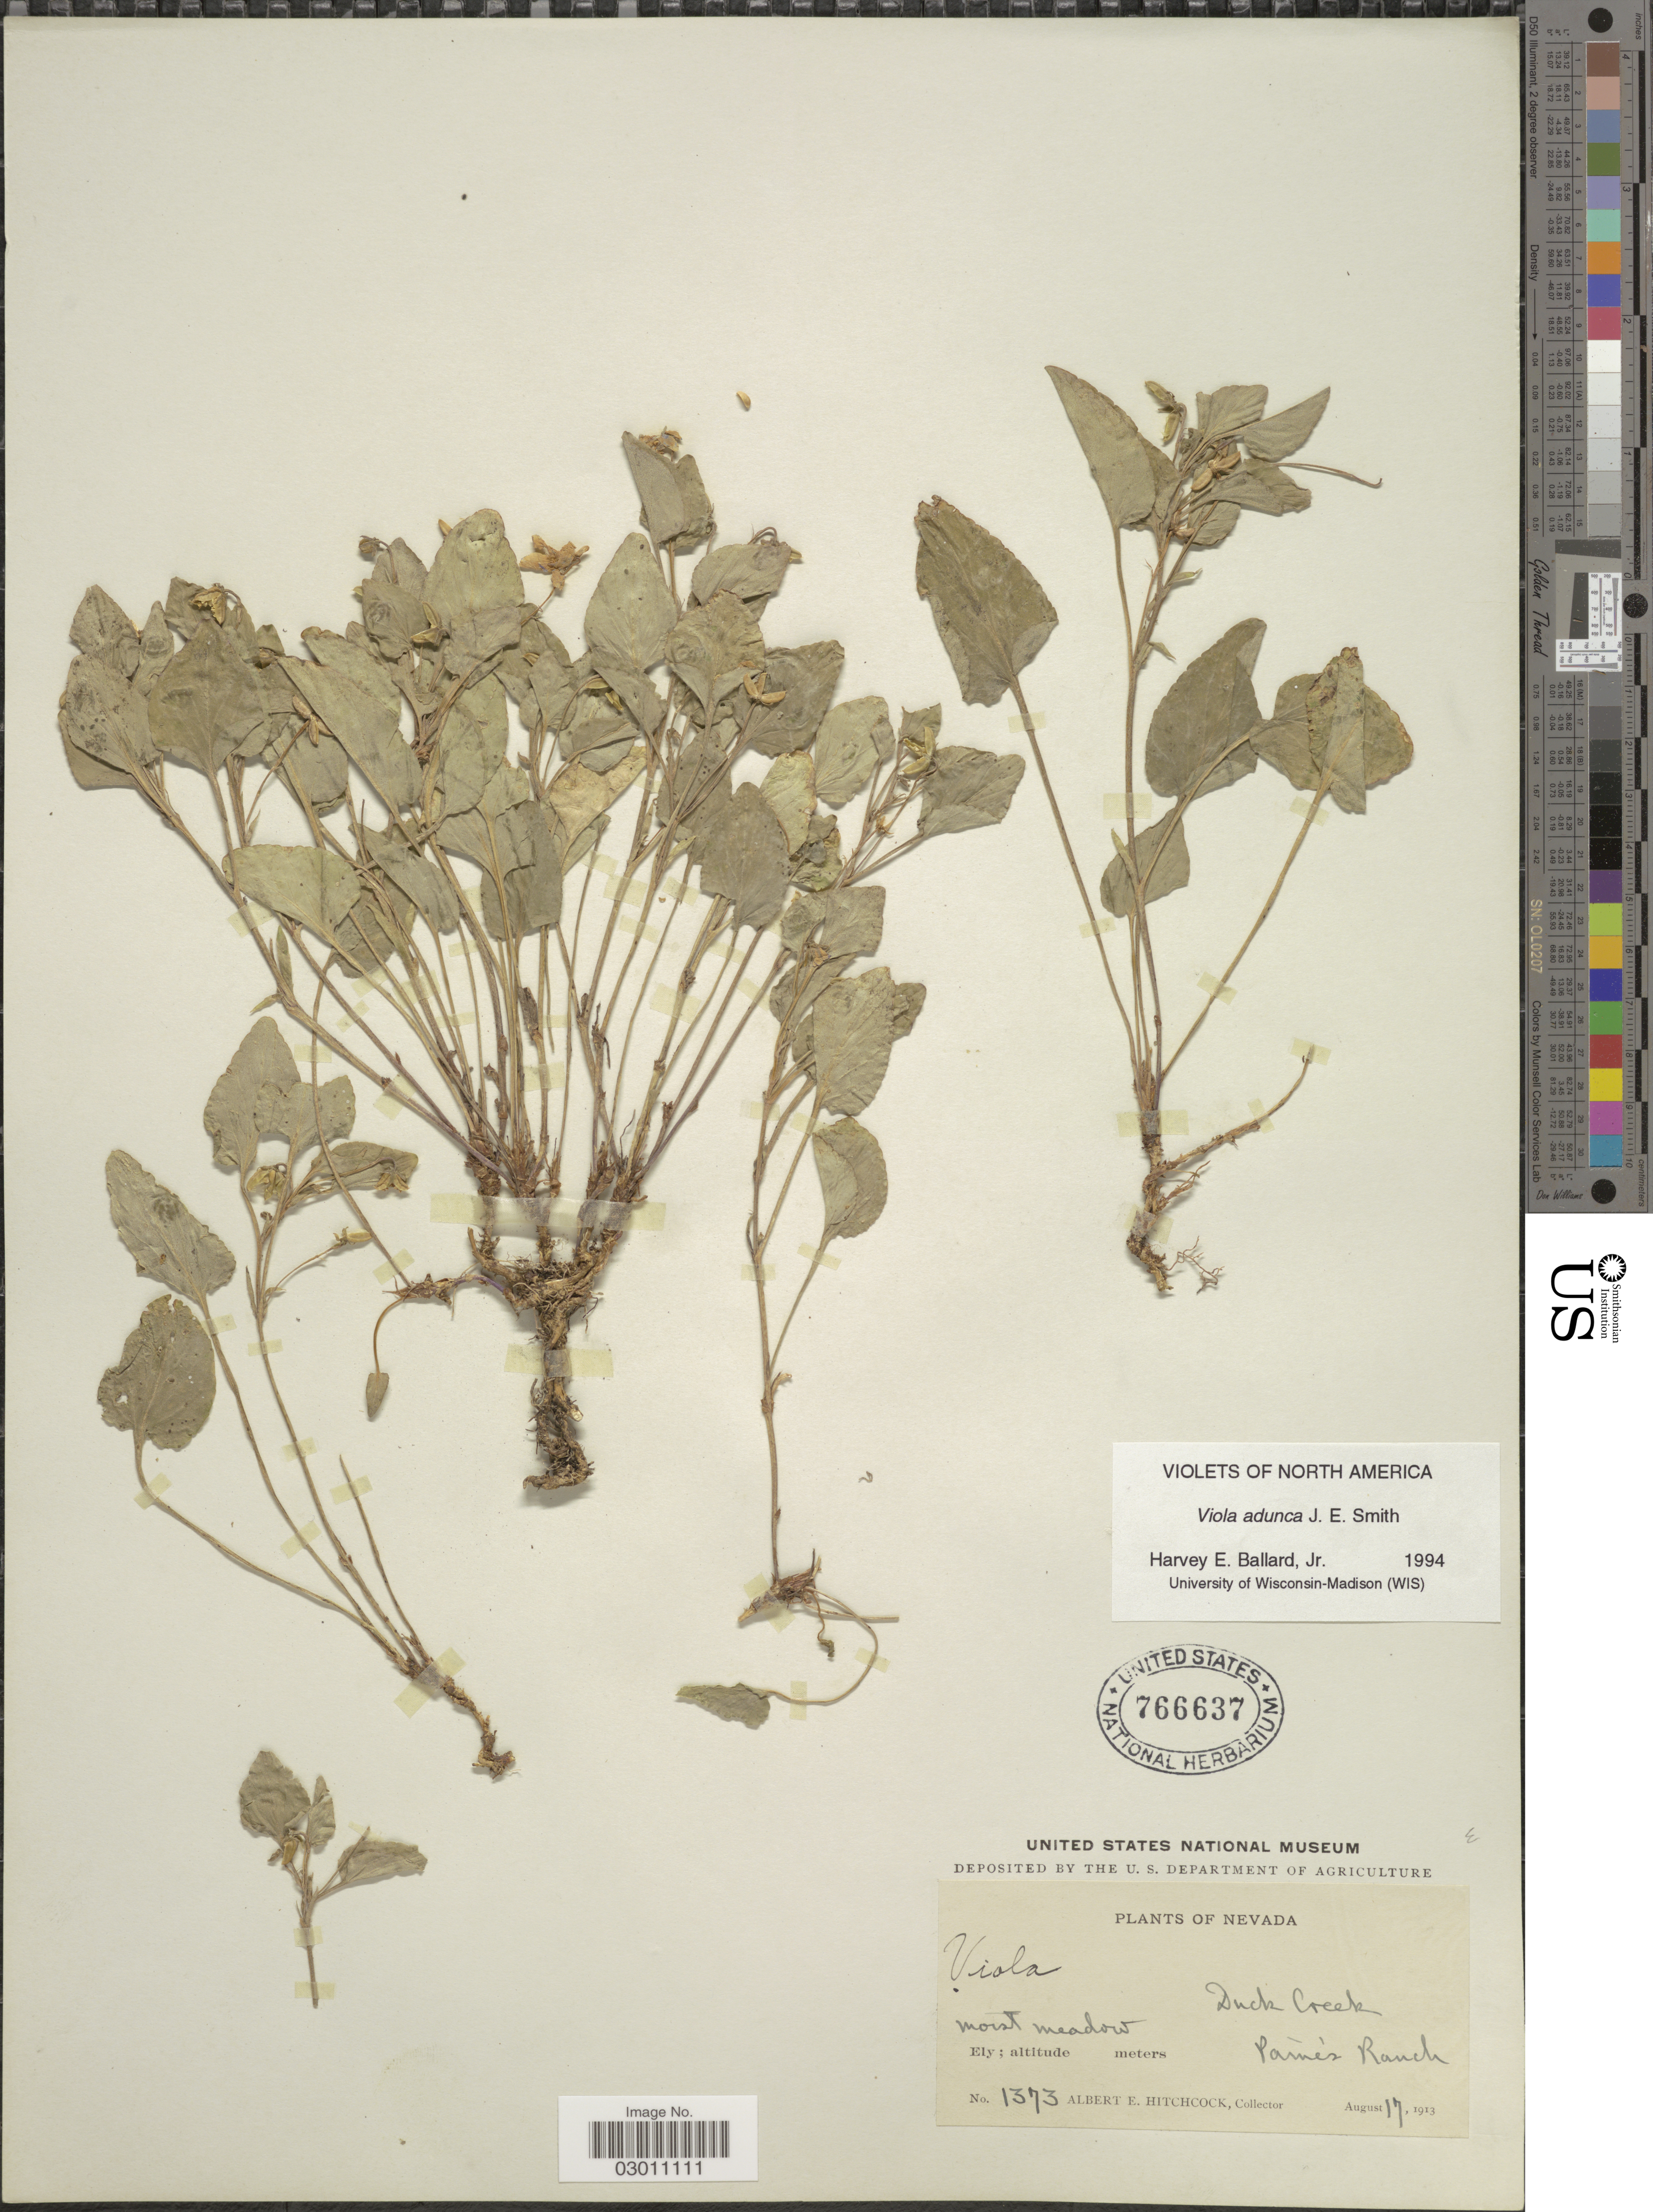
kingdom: Plantae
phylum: Tracheophyta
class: Magnoliopsida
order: Malpighiales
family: Violaceae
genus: Viola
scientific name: Viola adunca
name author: Sm.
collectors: A. Hitchcock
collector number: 1373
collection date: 1913-08-17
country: United States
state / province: Nevada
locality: Duck Creek. Paine's Ranch. Ely.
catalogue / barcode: US 766637